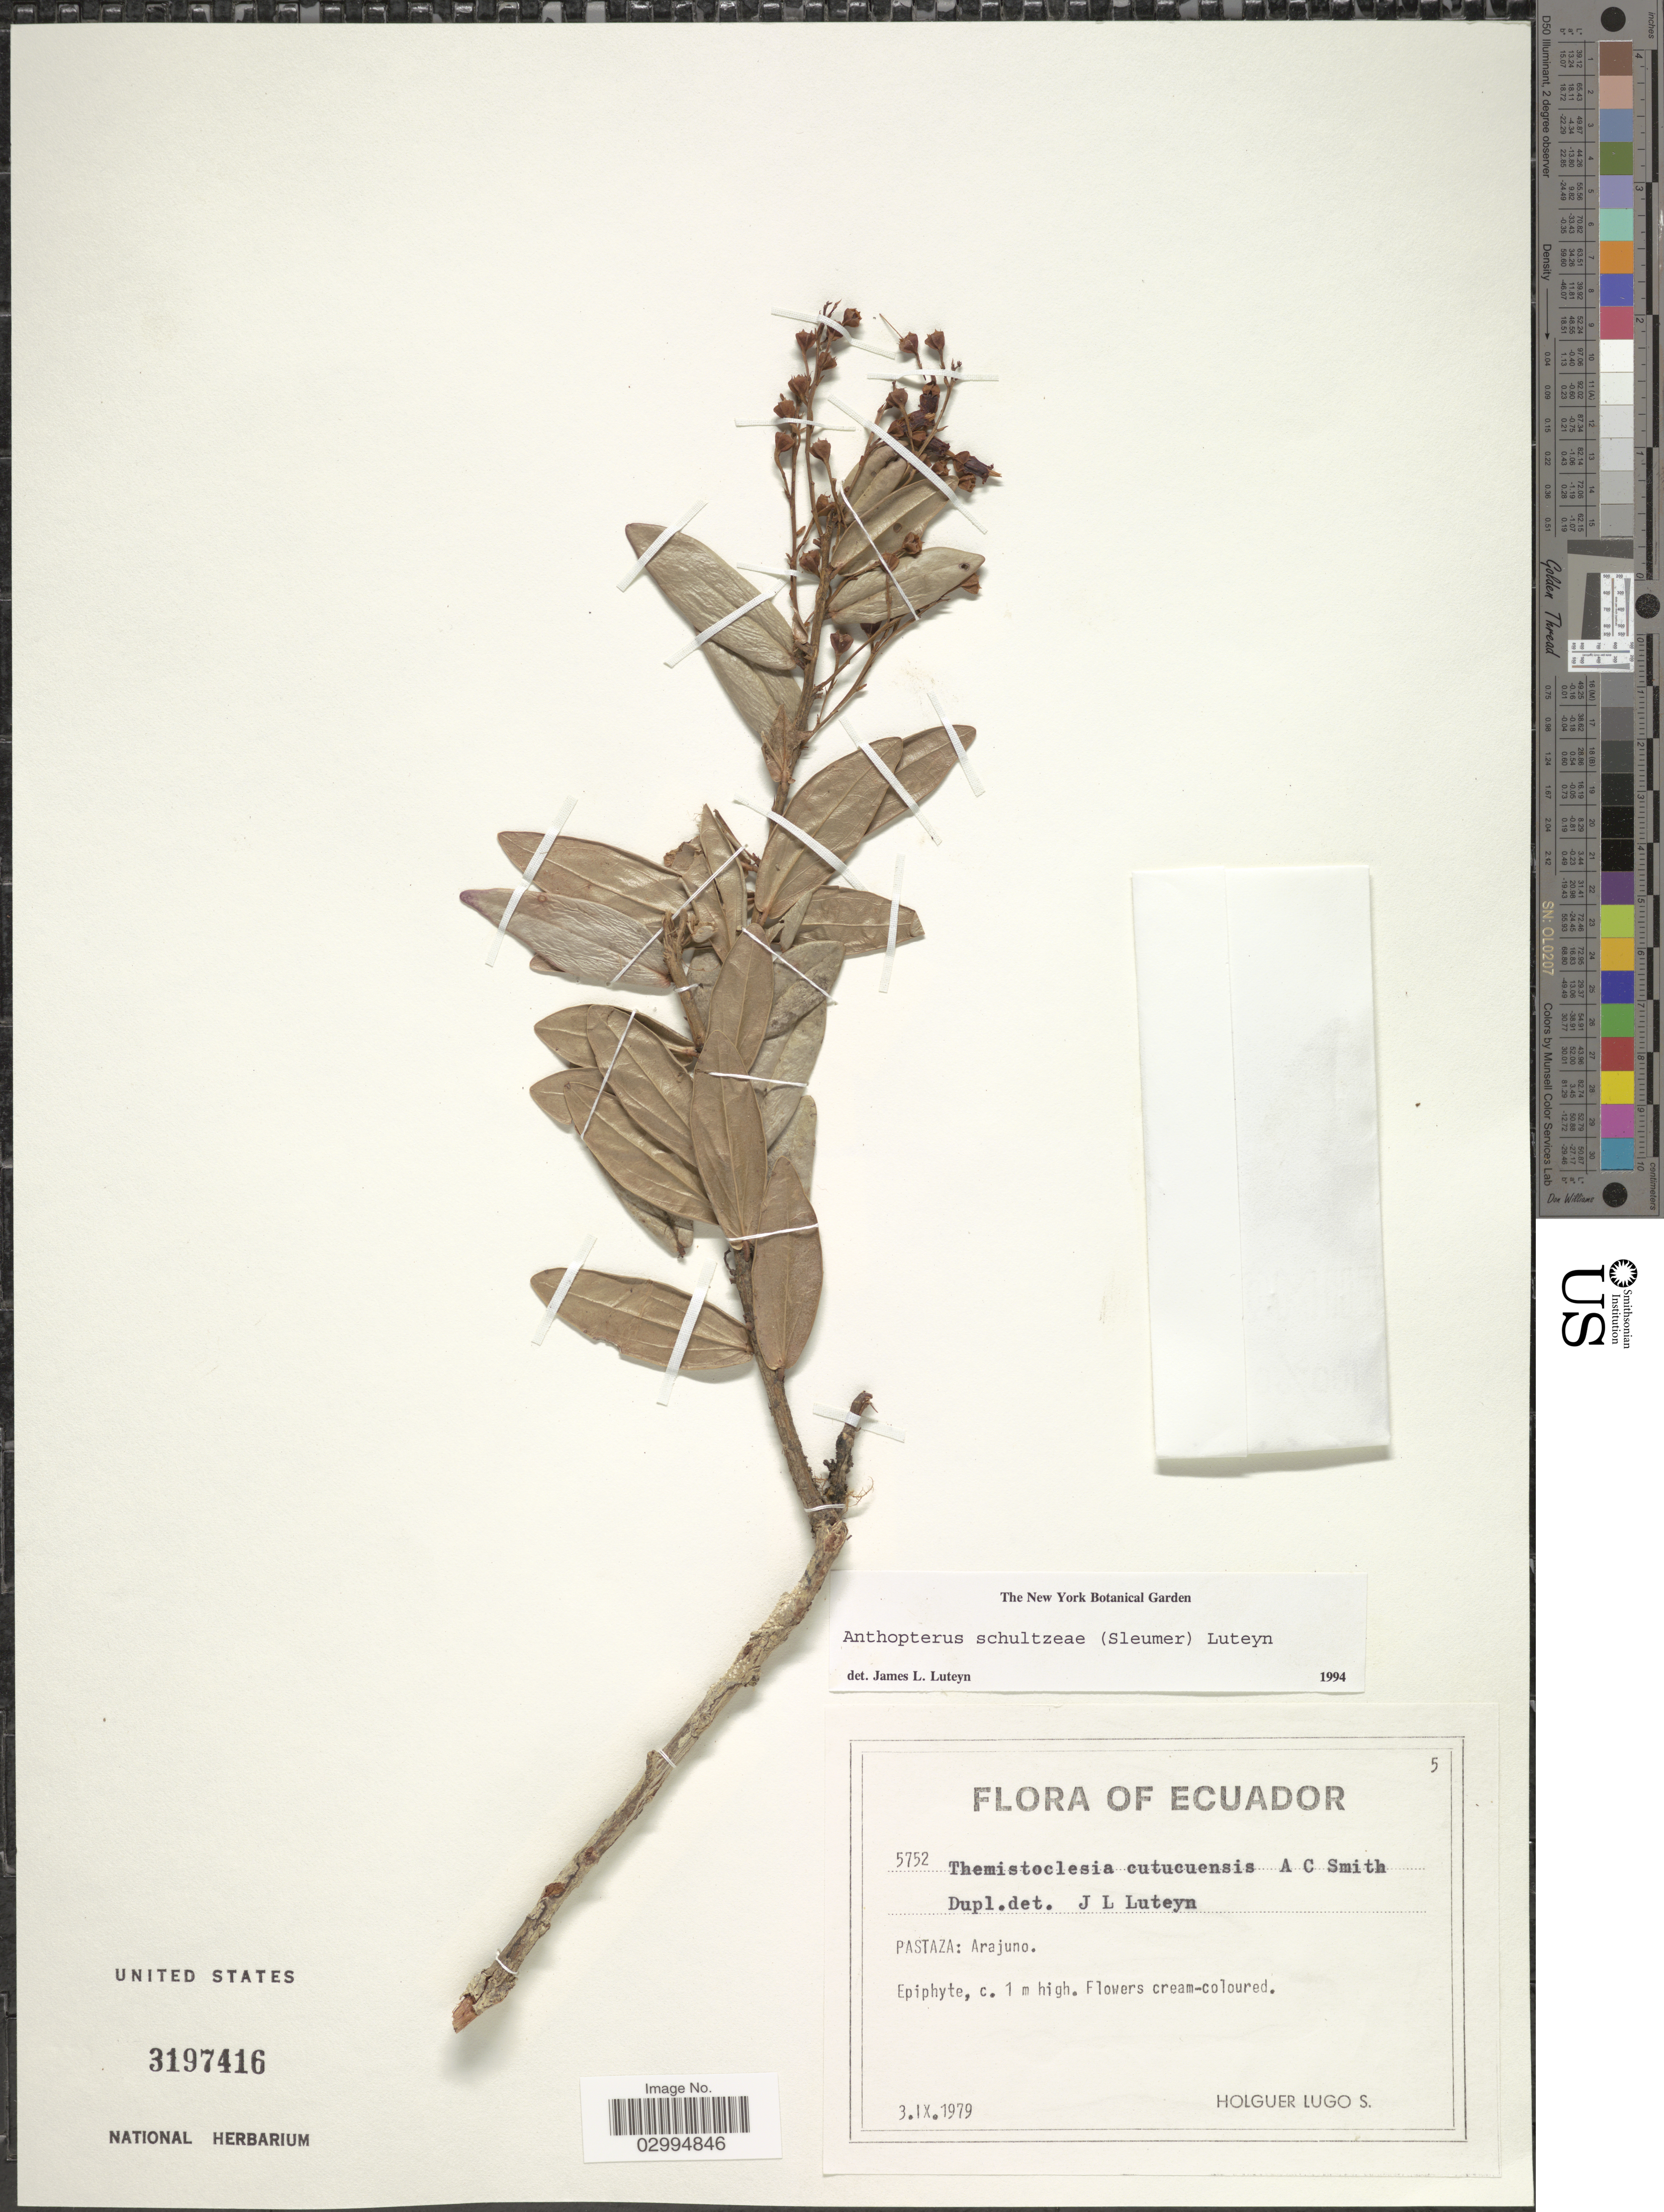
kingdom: Plantae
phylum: Tracheophyta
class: Magnoliopsida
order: Ericales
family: Ericaceae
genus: Anthopterus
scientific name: Anthopterus schultzeae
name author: (Sleumer) Luteyn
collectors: H. Lugo S.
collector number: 5752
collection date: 1979-09-03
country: Ecuador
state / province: Pastaza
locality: Arajuno.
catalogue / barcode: US 3197416